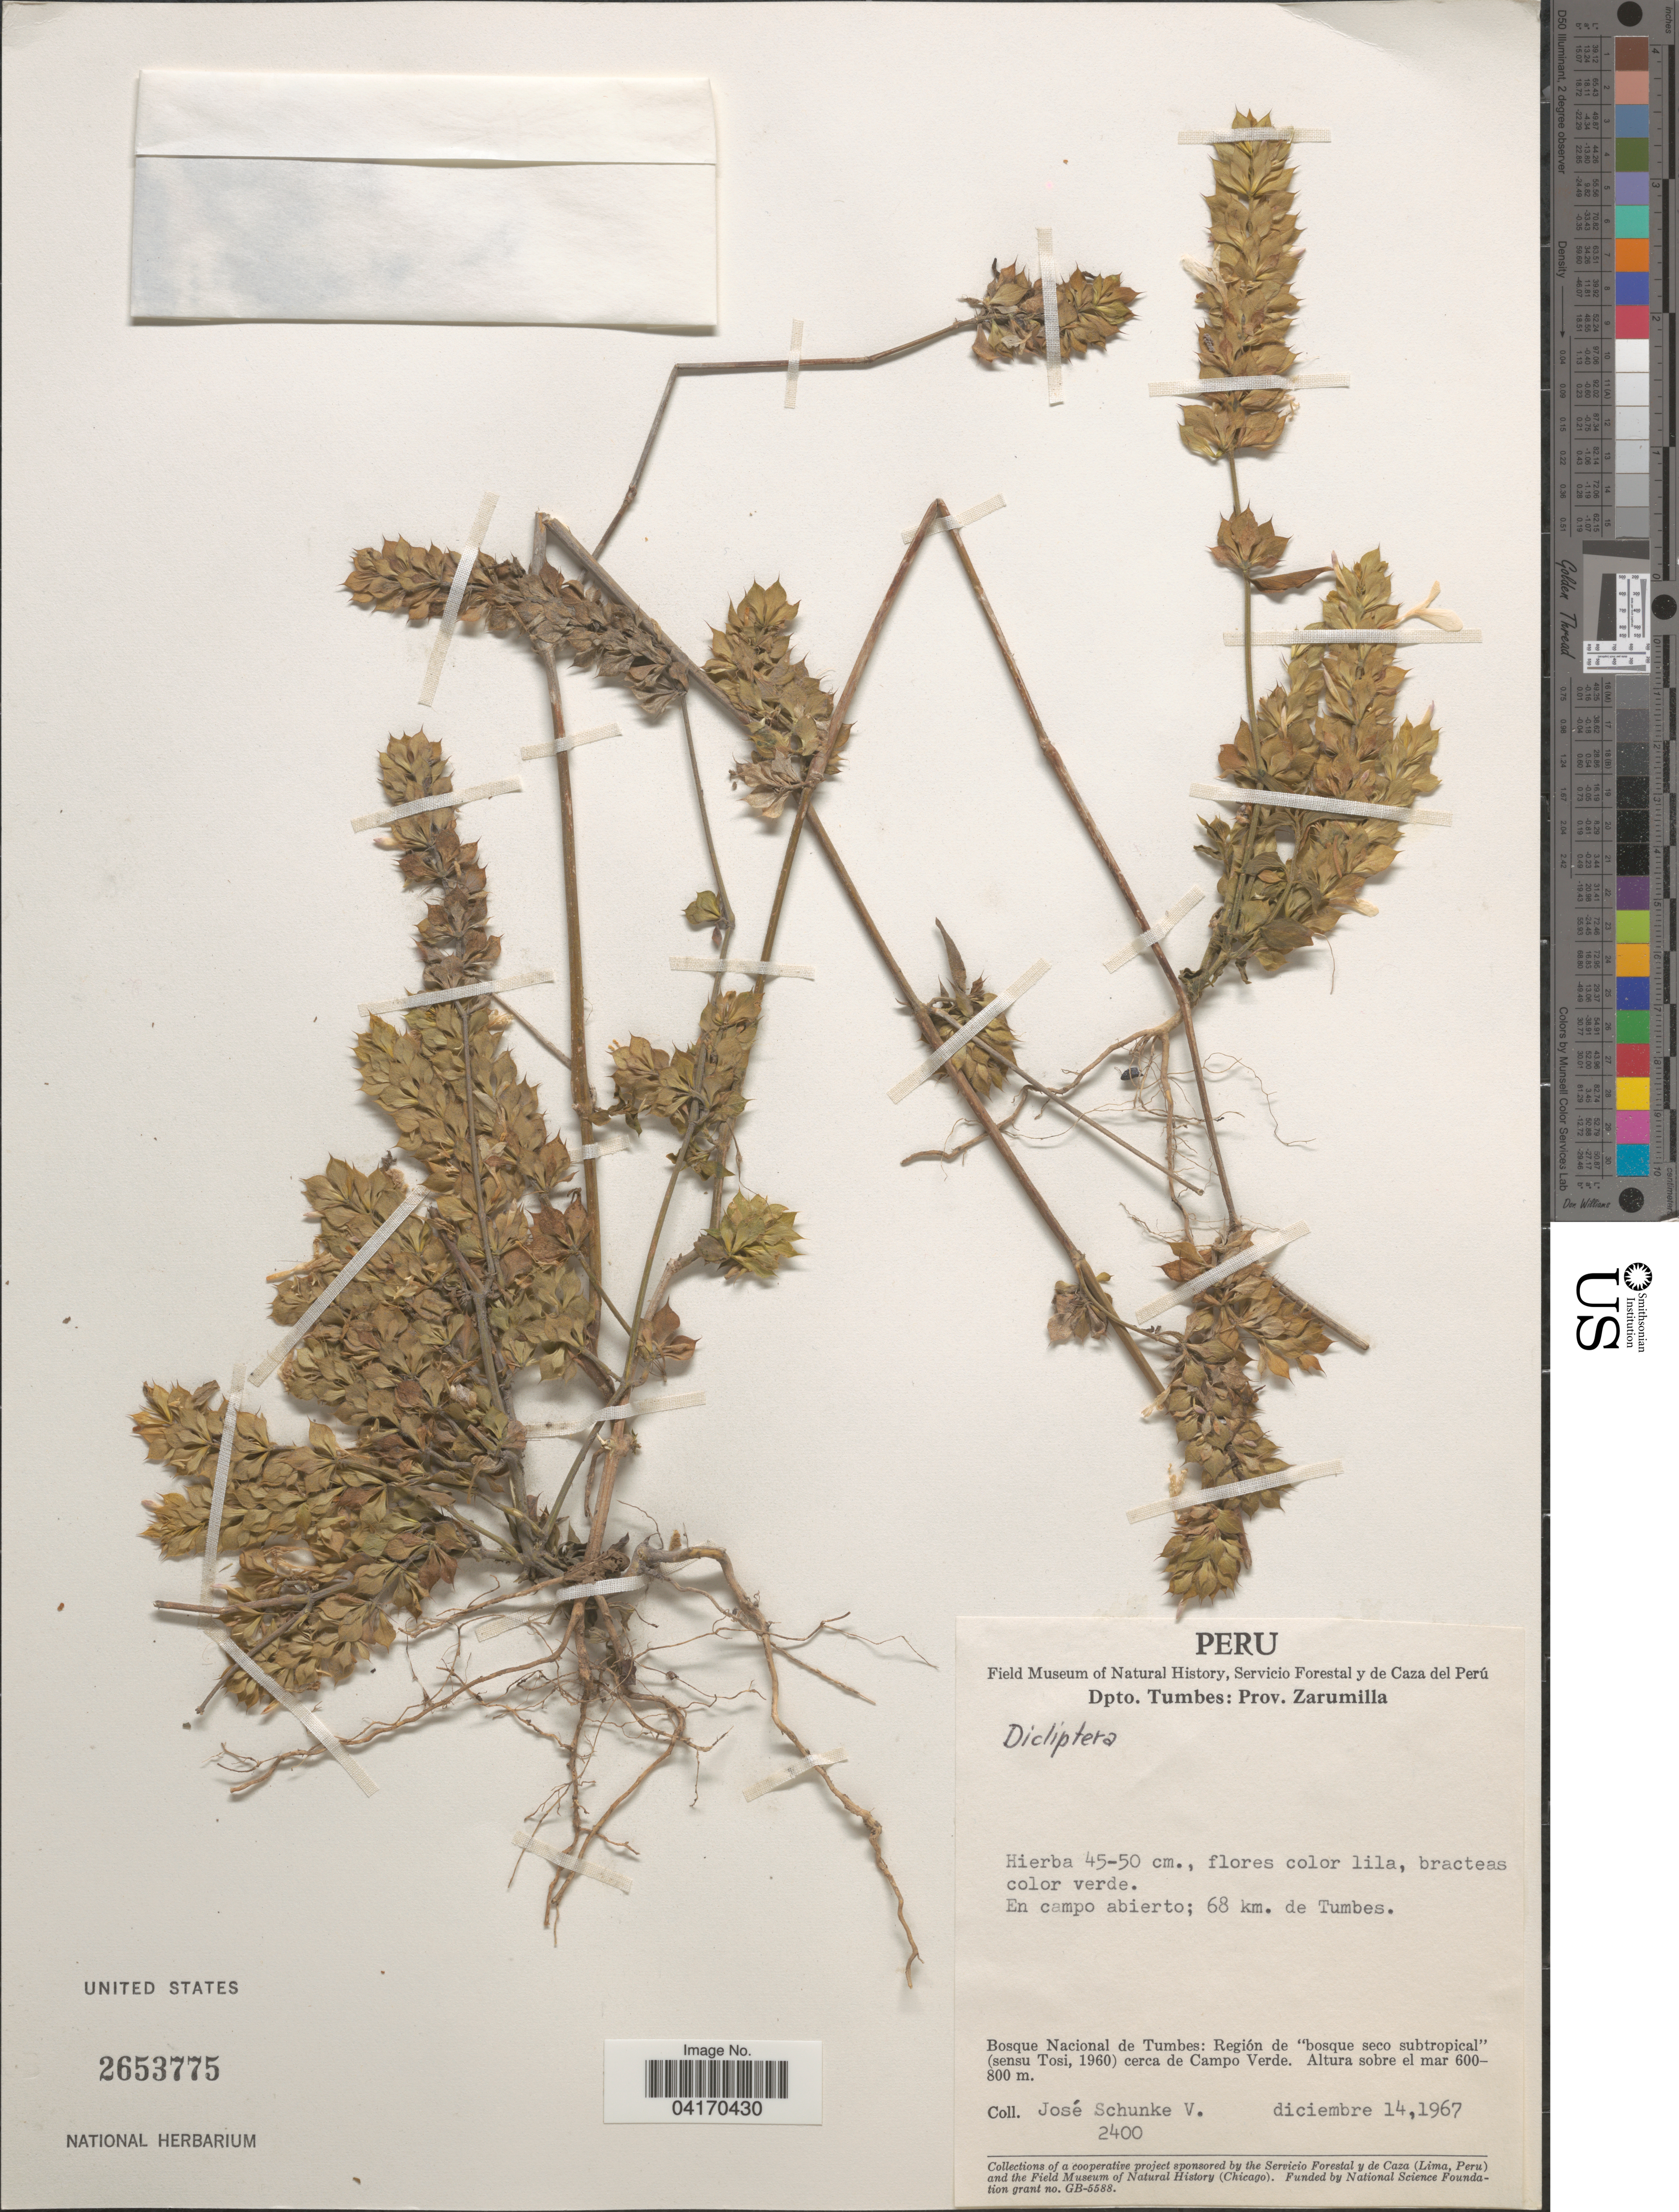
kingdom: Plantae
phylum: Tracheophyta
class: Magnoliopsida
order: Lamiales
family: Acanthaceae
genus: Dicliptera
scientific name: Dicliptera sp.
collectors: J. Schunke Vigo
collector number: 2400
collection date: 1967-12-14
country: Peru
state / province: Tumbes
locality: Dpto. Tumbes: Prov. Zarumilla. 68 km. de Tumbes. Bosque Nacional de Tumbes: Región de "bosque seco subtropical" (sensu Tosi, 1960) cerca de Campo Verde.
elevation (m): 600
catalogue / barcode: US 2653775